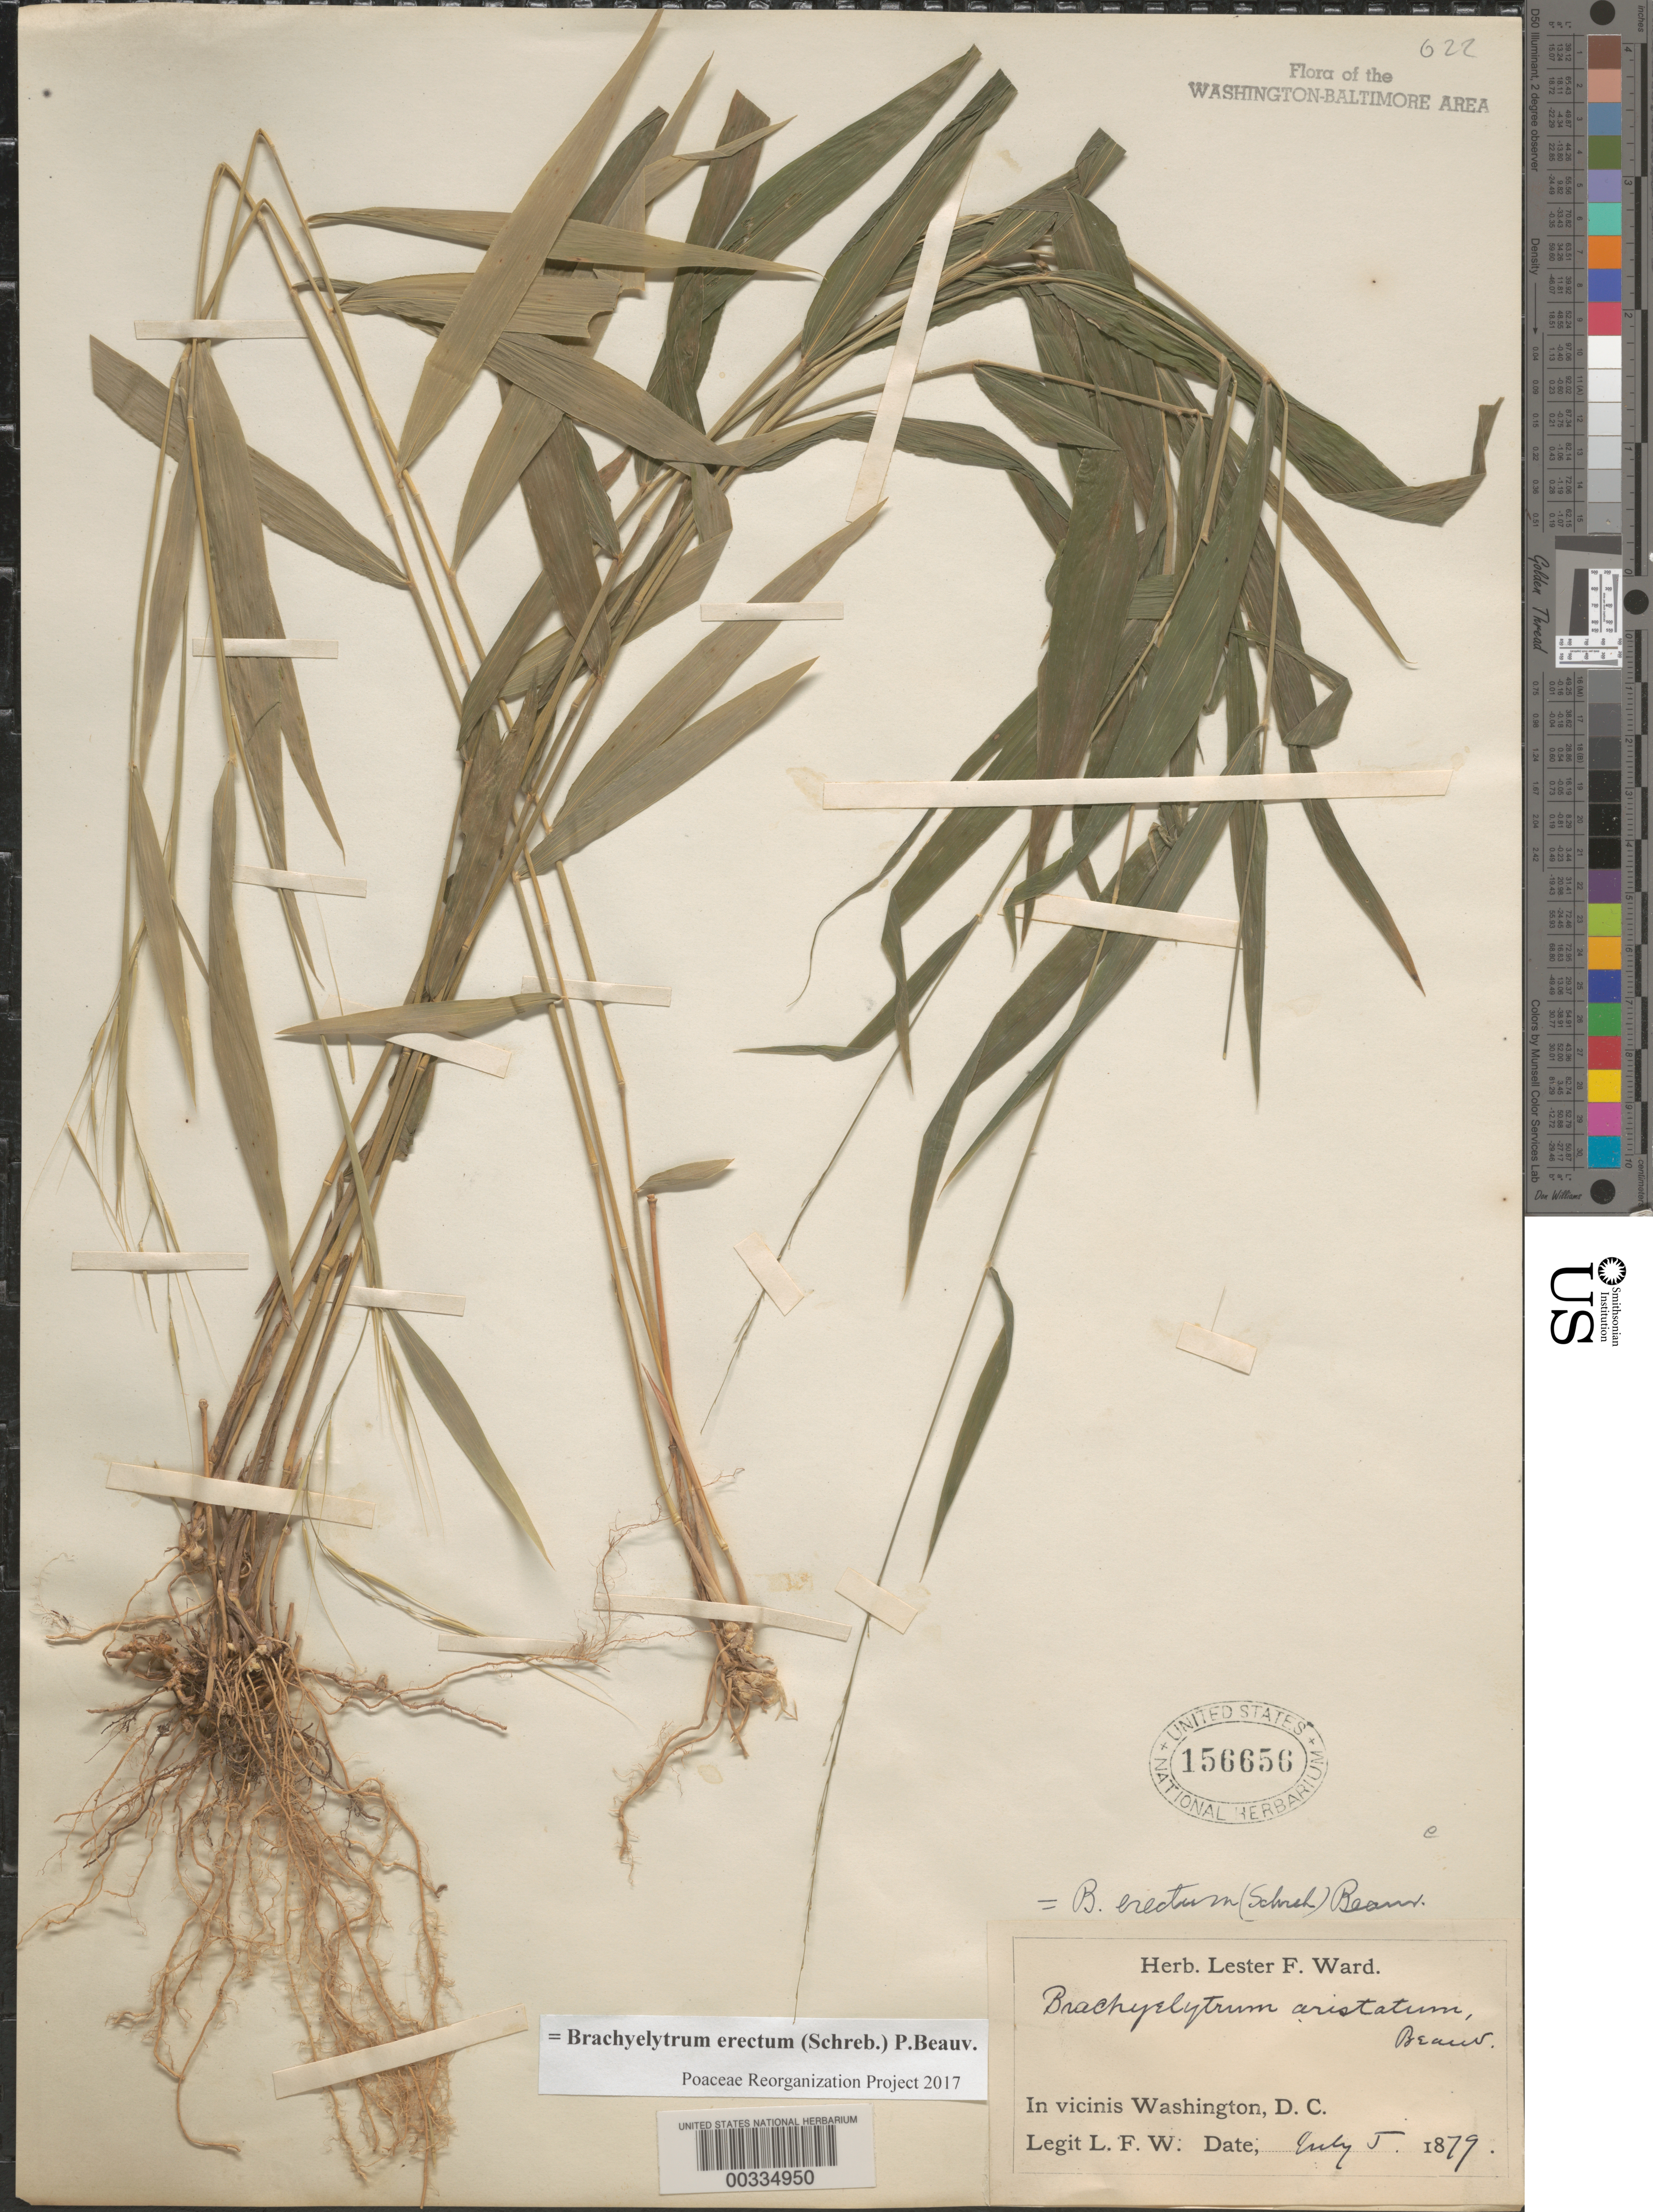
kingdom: Plantae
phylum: Tracheophyta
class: Liliopsida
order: Poales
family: Poaceae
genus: Brachyelytrum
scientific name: Brachyelytrum erectum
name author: (Schreb.) P. Beauv.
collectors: L. F. Ward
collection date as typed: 05 Jul 1879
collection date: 1879-07-05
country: United States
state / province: District of Columbia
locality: Washington DC area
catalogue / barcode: US 156656